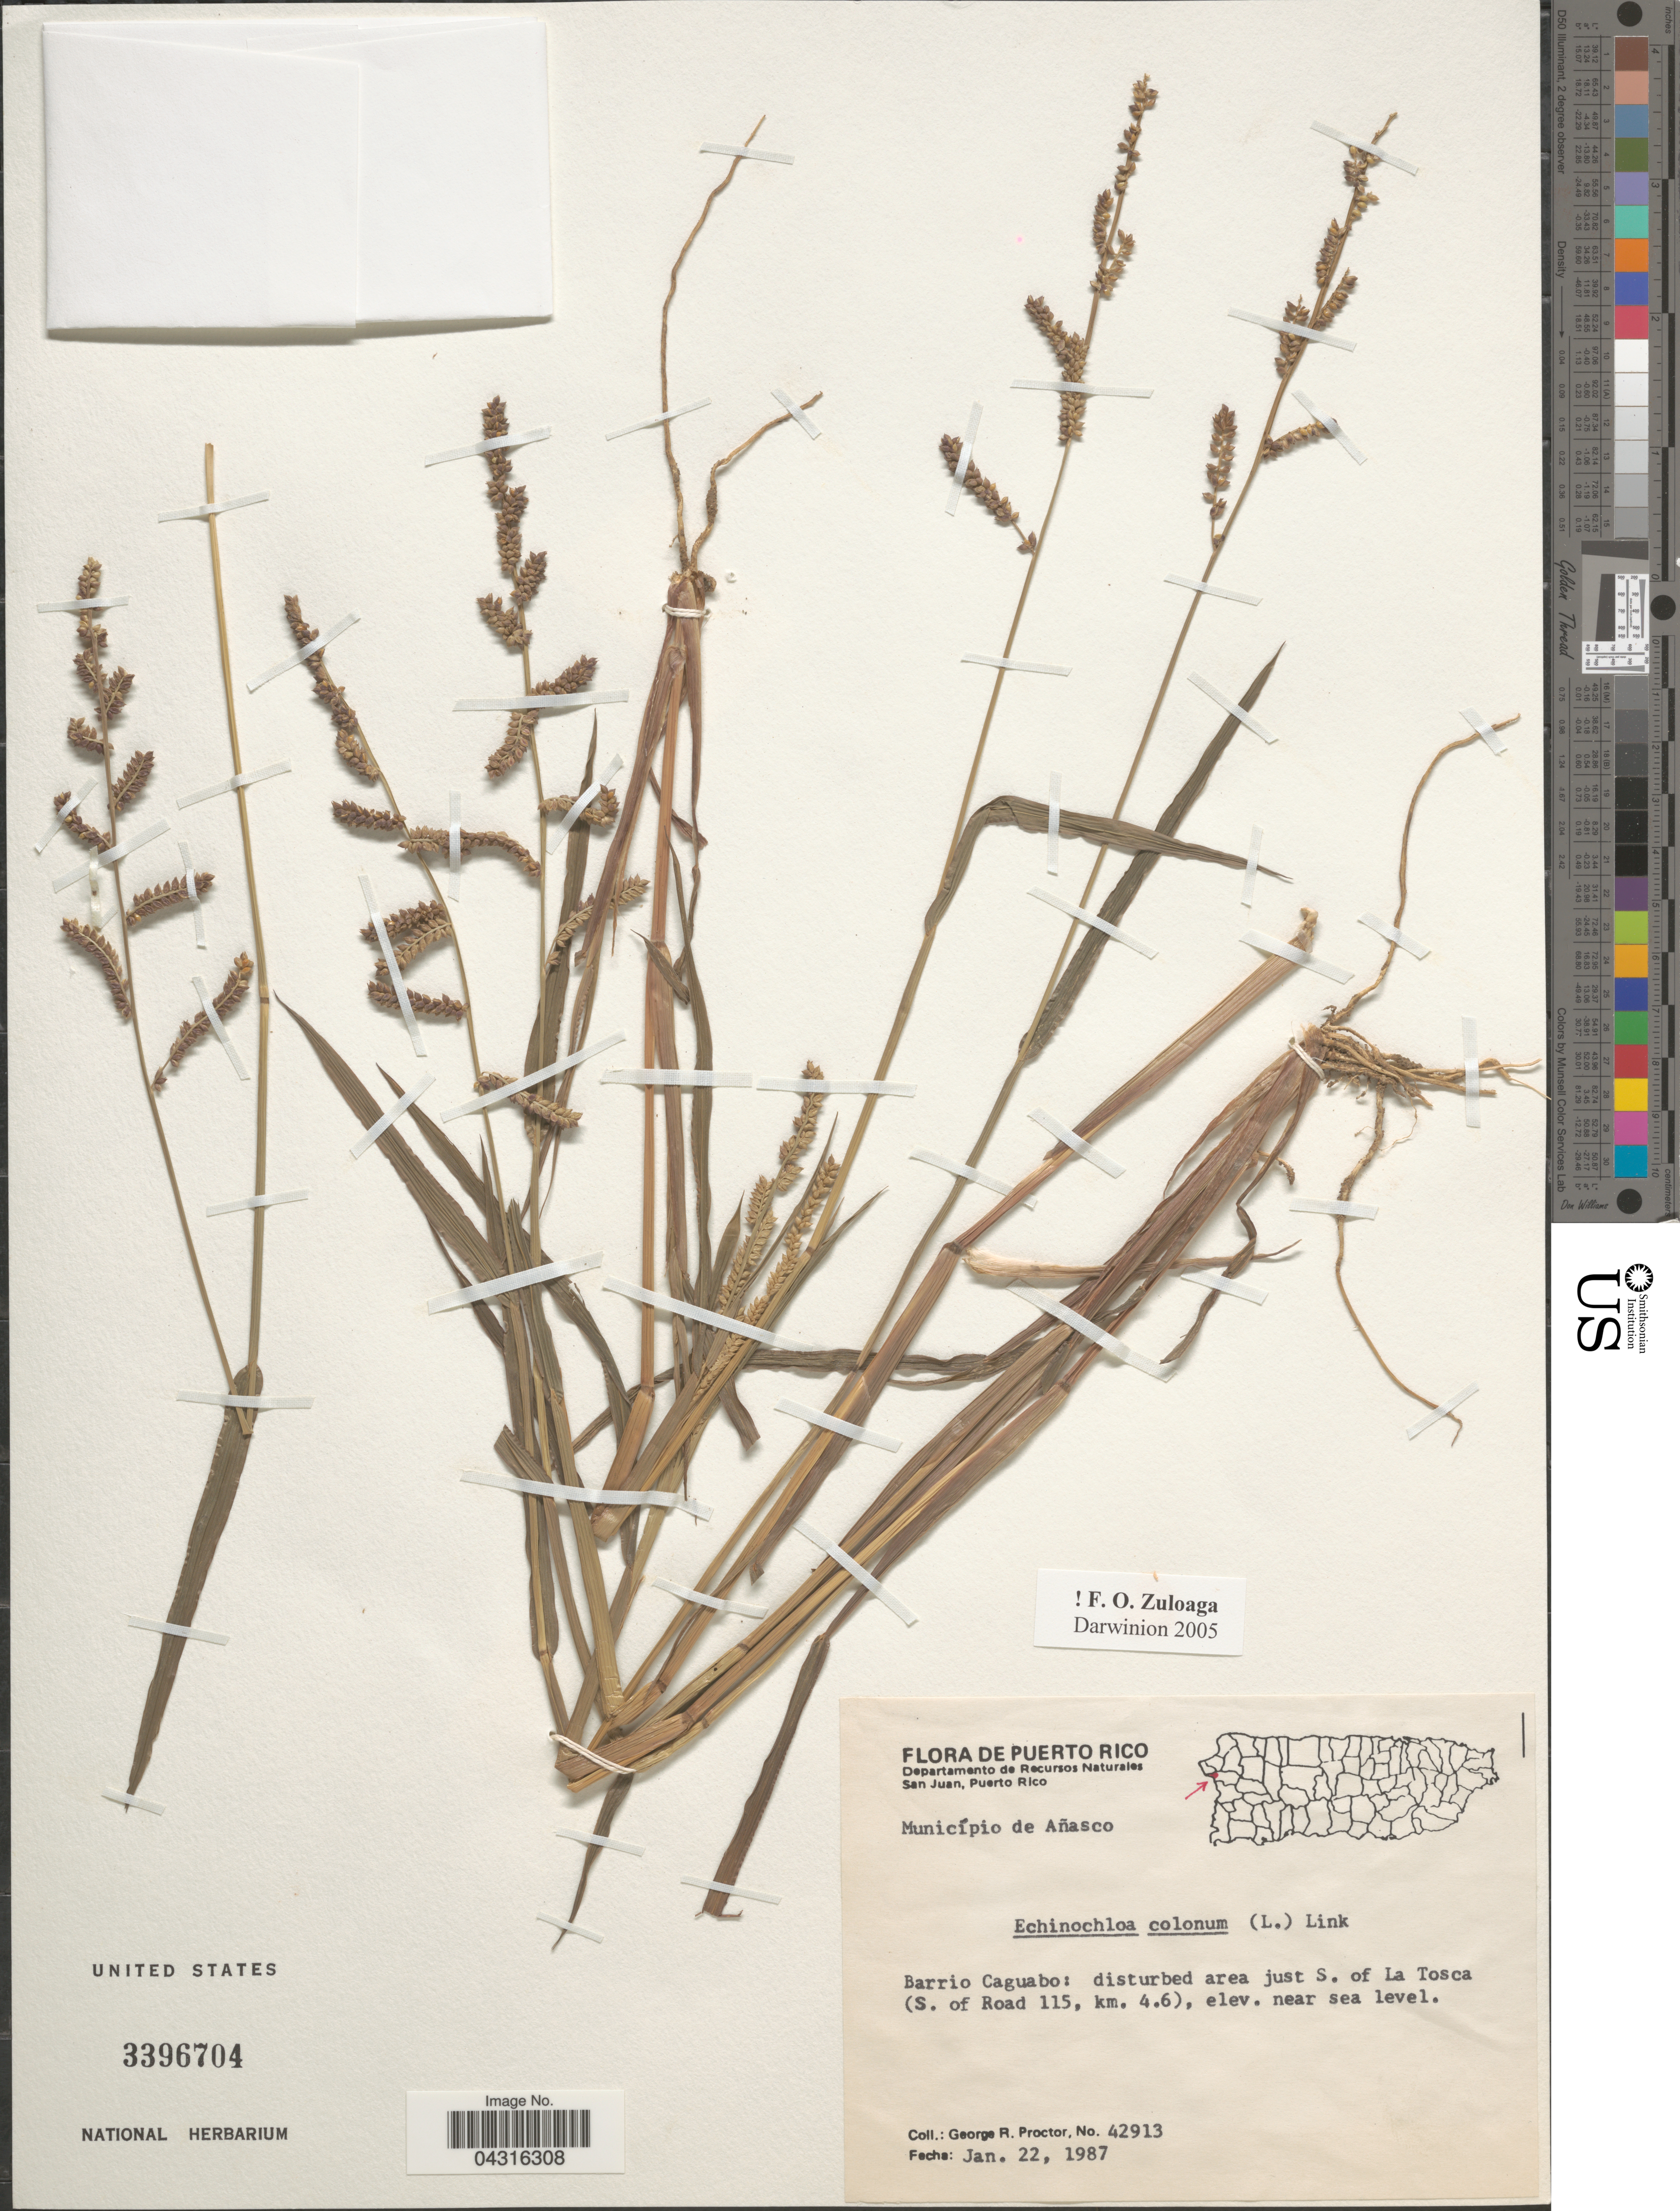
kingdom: Plantae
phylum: Tracheophyta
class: Liliopsida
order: Poales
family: Poaceae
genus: Echinochloa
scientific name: Echinochloa colona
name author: (L.) Link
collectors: G. R. Proctor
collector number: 42913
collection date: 1987-01-22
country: Puerto Rico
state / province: Añasco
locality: Município de Añasco. Barrio Caguabo: disturbed area just S. of La Tosca (S. of Road 115, km. 4.6).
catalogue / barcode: US 3396704